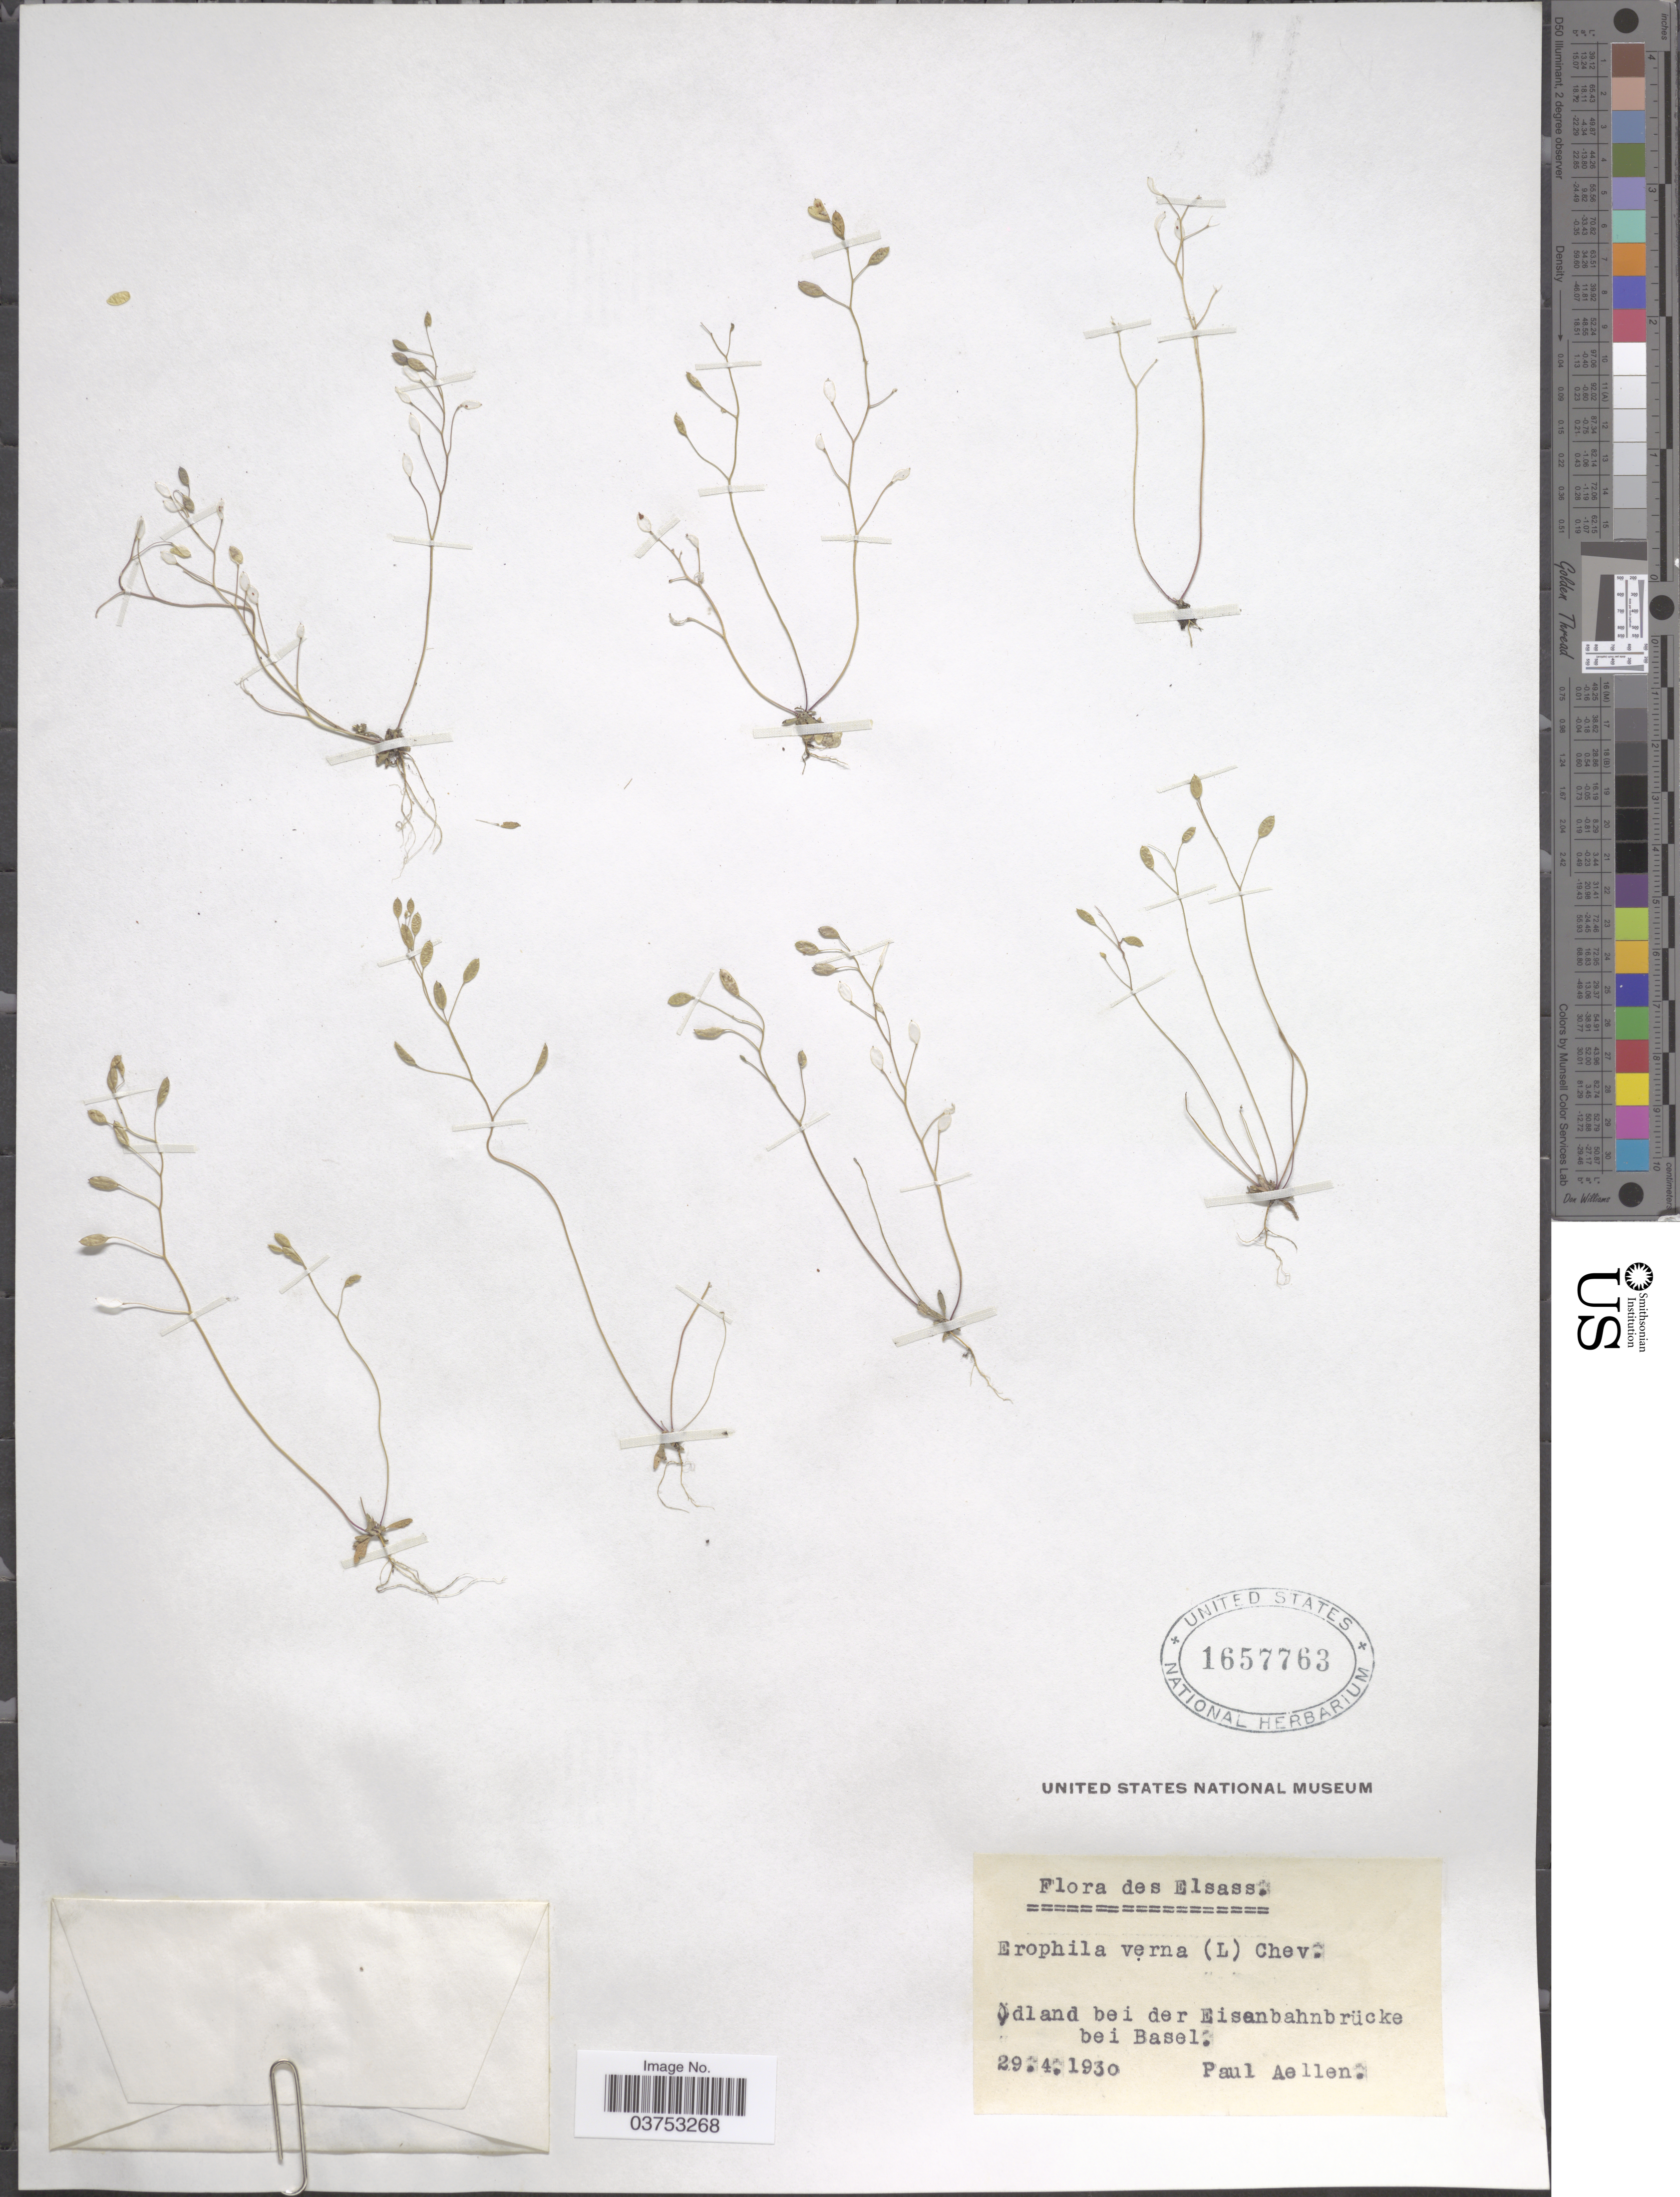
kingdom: Plantae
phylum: Tracheophyta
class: Magnoliopsida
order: Brassicales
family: Brassicaceae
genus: Draba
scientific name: Draba verna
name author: L.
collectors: P. Aellen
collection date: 1930-04-29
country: Switzerland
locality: Elsass. [illegible text]dland bei der Eisenbahnbrücke bei Basel.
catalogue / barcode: US 1657763